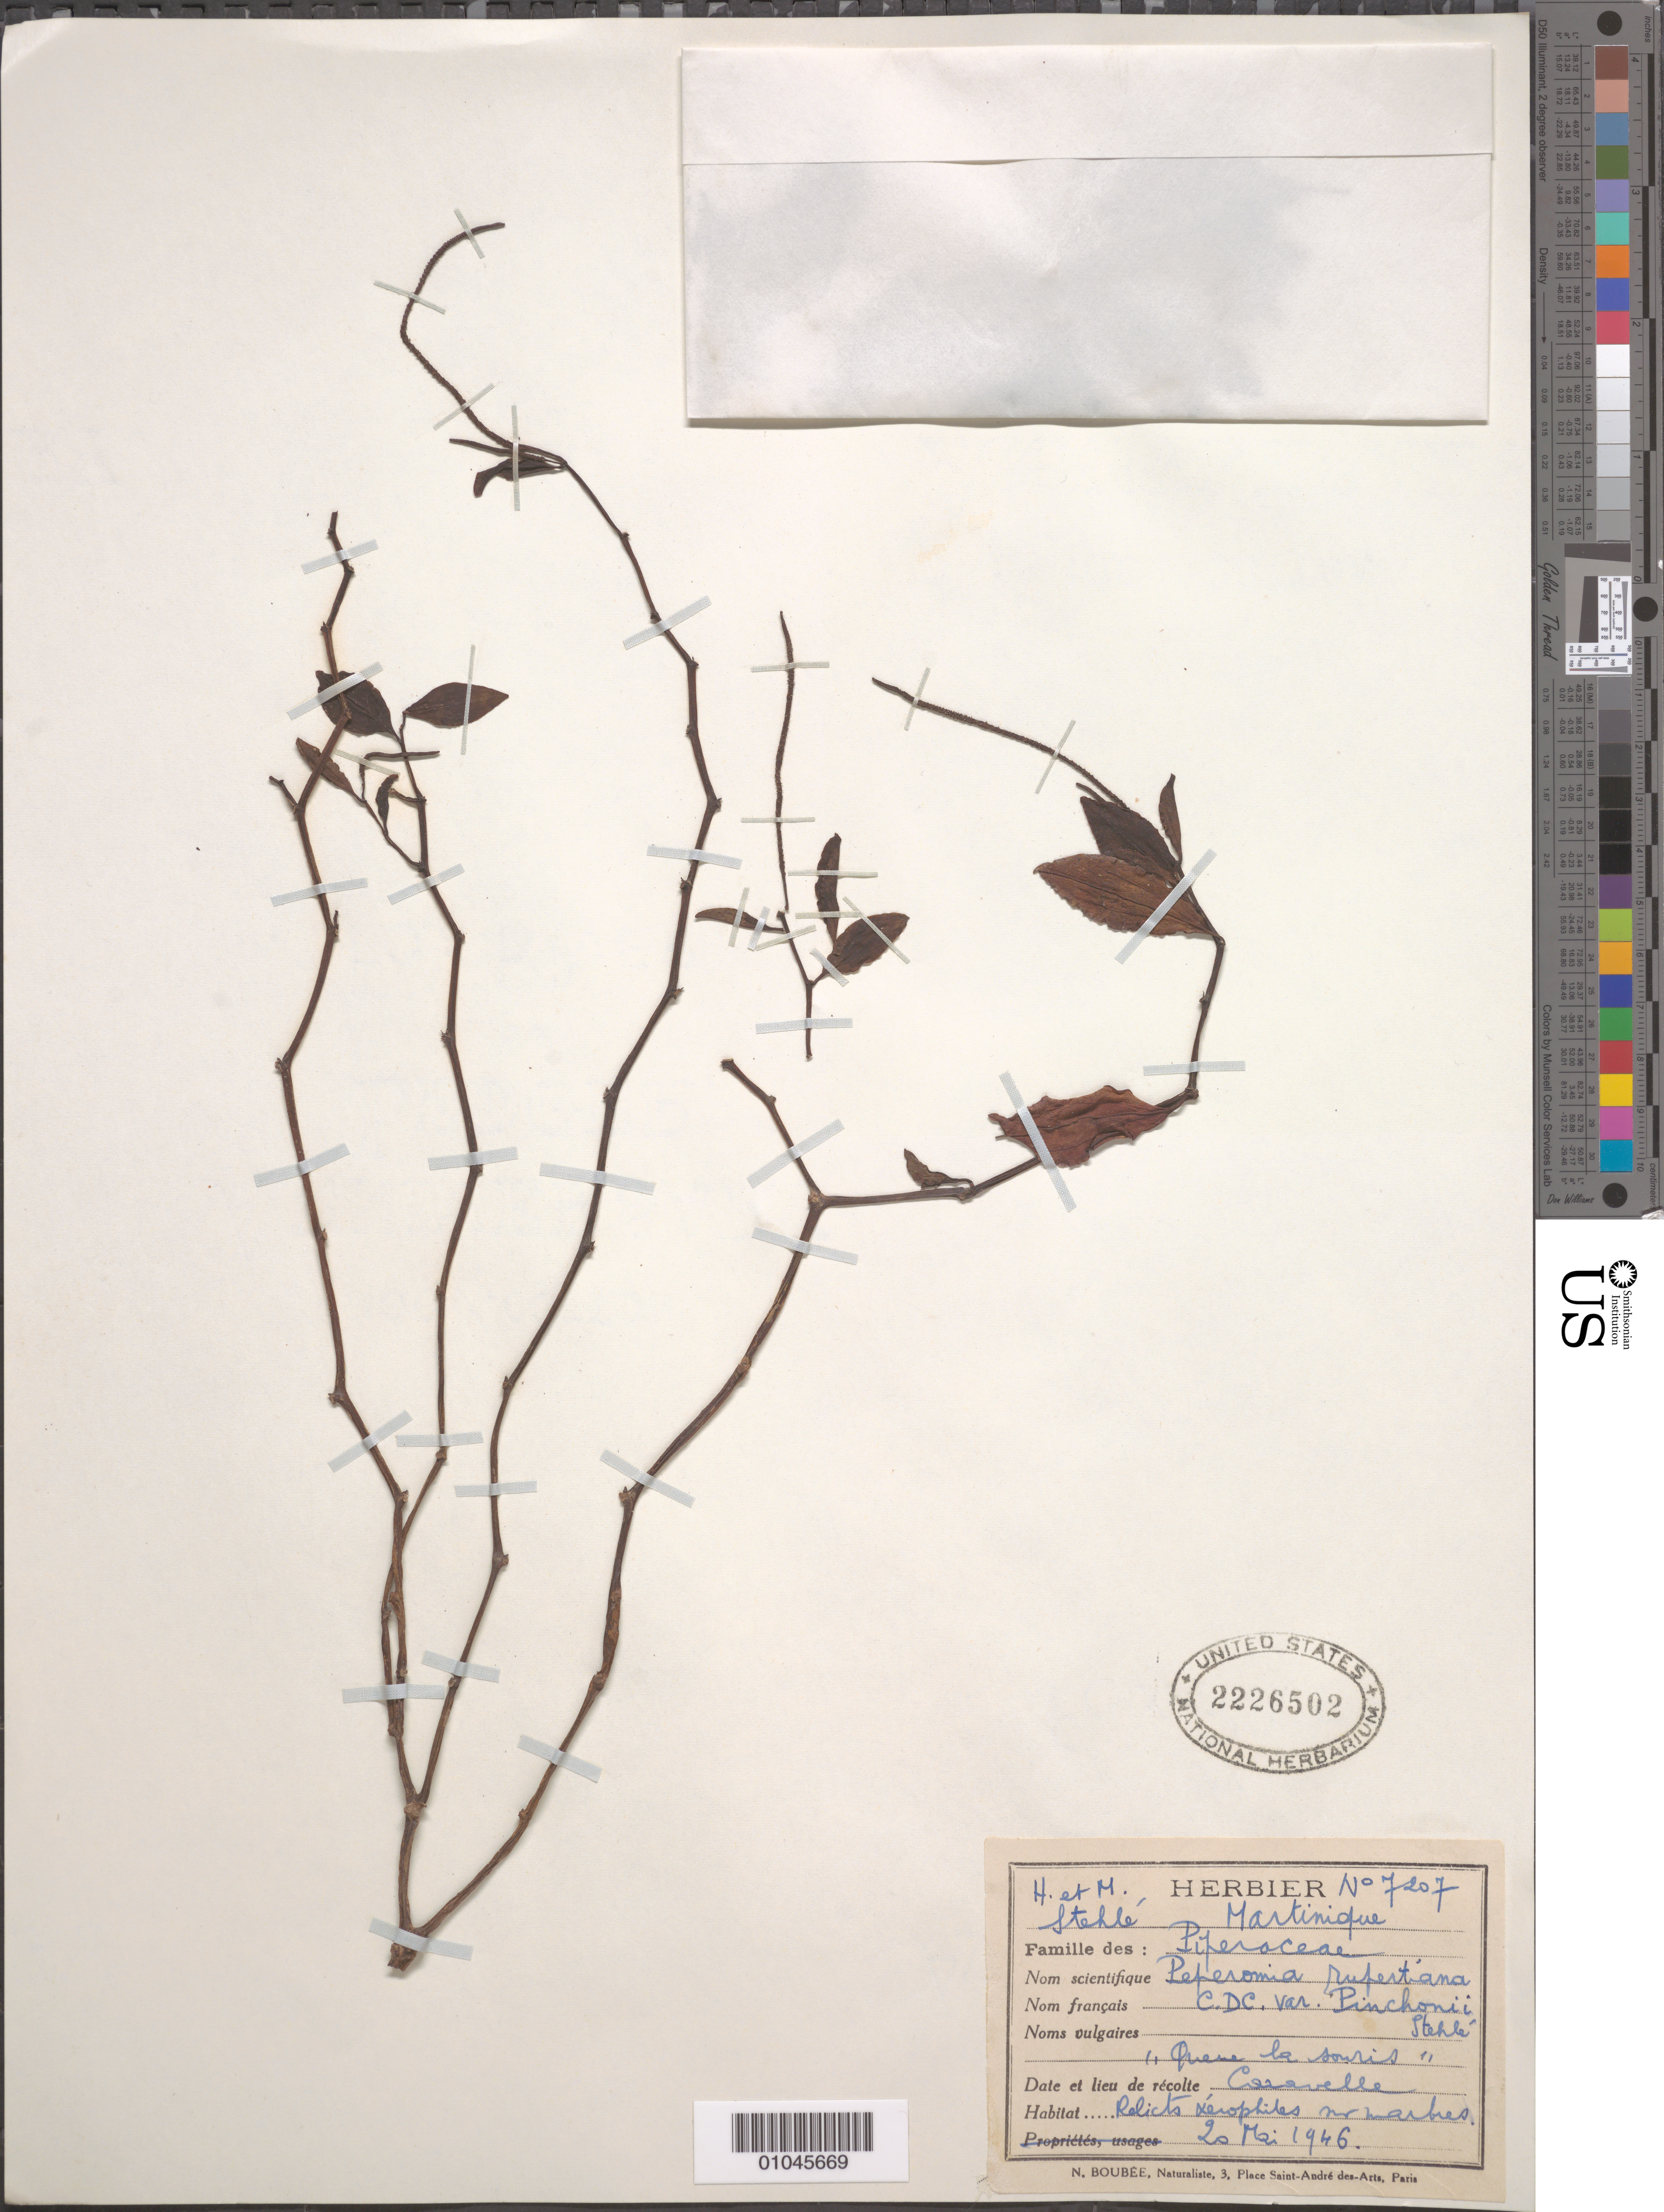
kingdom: Plantae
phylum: Tracheophyta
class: Magnoliopsida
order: Piperales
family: Piperaceae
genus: Peperomia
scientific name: Peperomia rupertiana var. pinchonii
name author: Stehlé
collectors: H. Stehlé & M. Stehlé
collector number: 7207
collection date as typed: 20 May 1946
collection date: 1946-05-20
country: Martinique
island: Martinique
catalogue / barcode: US 2226502